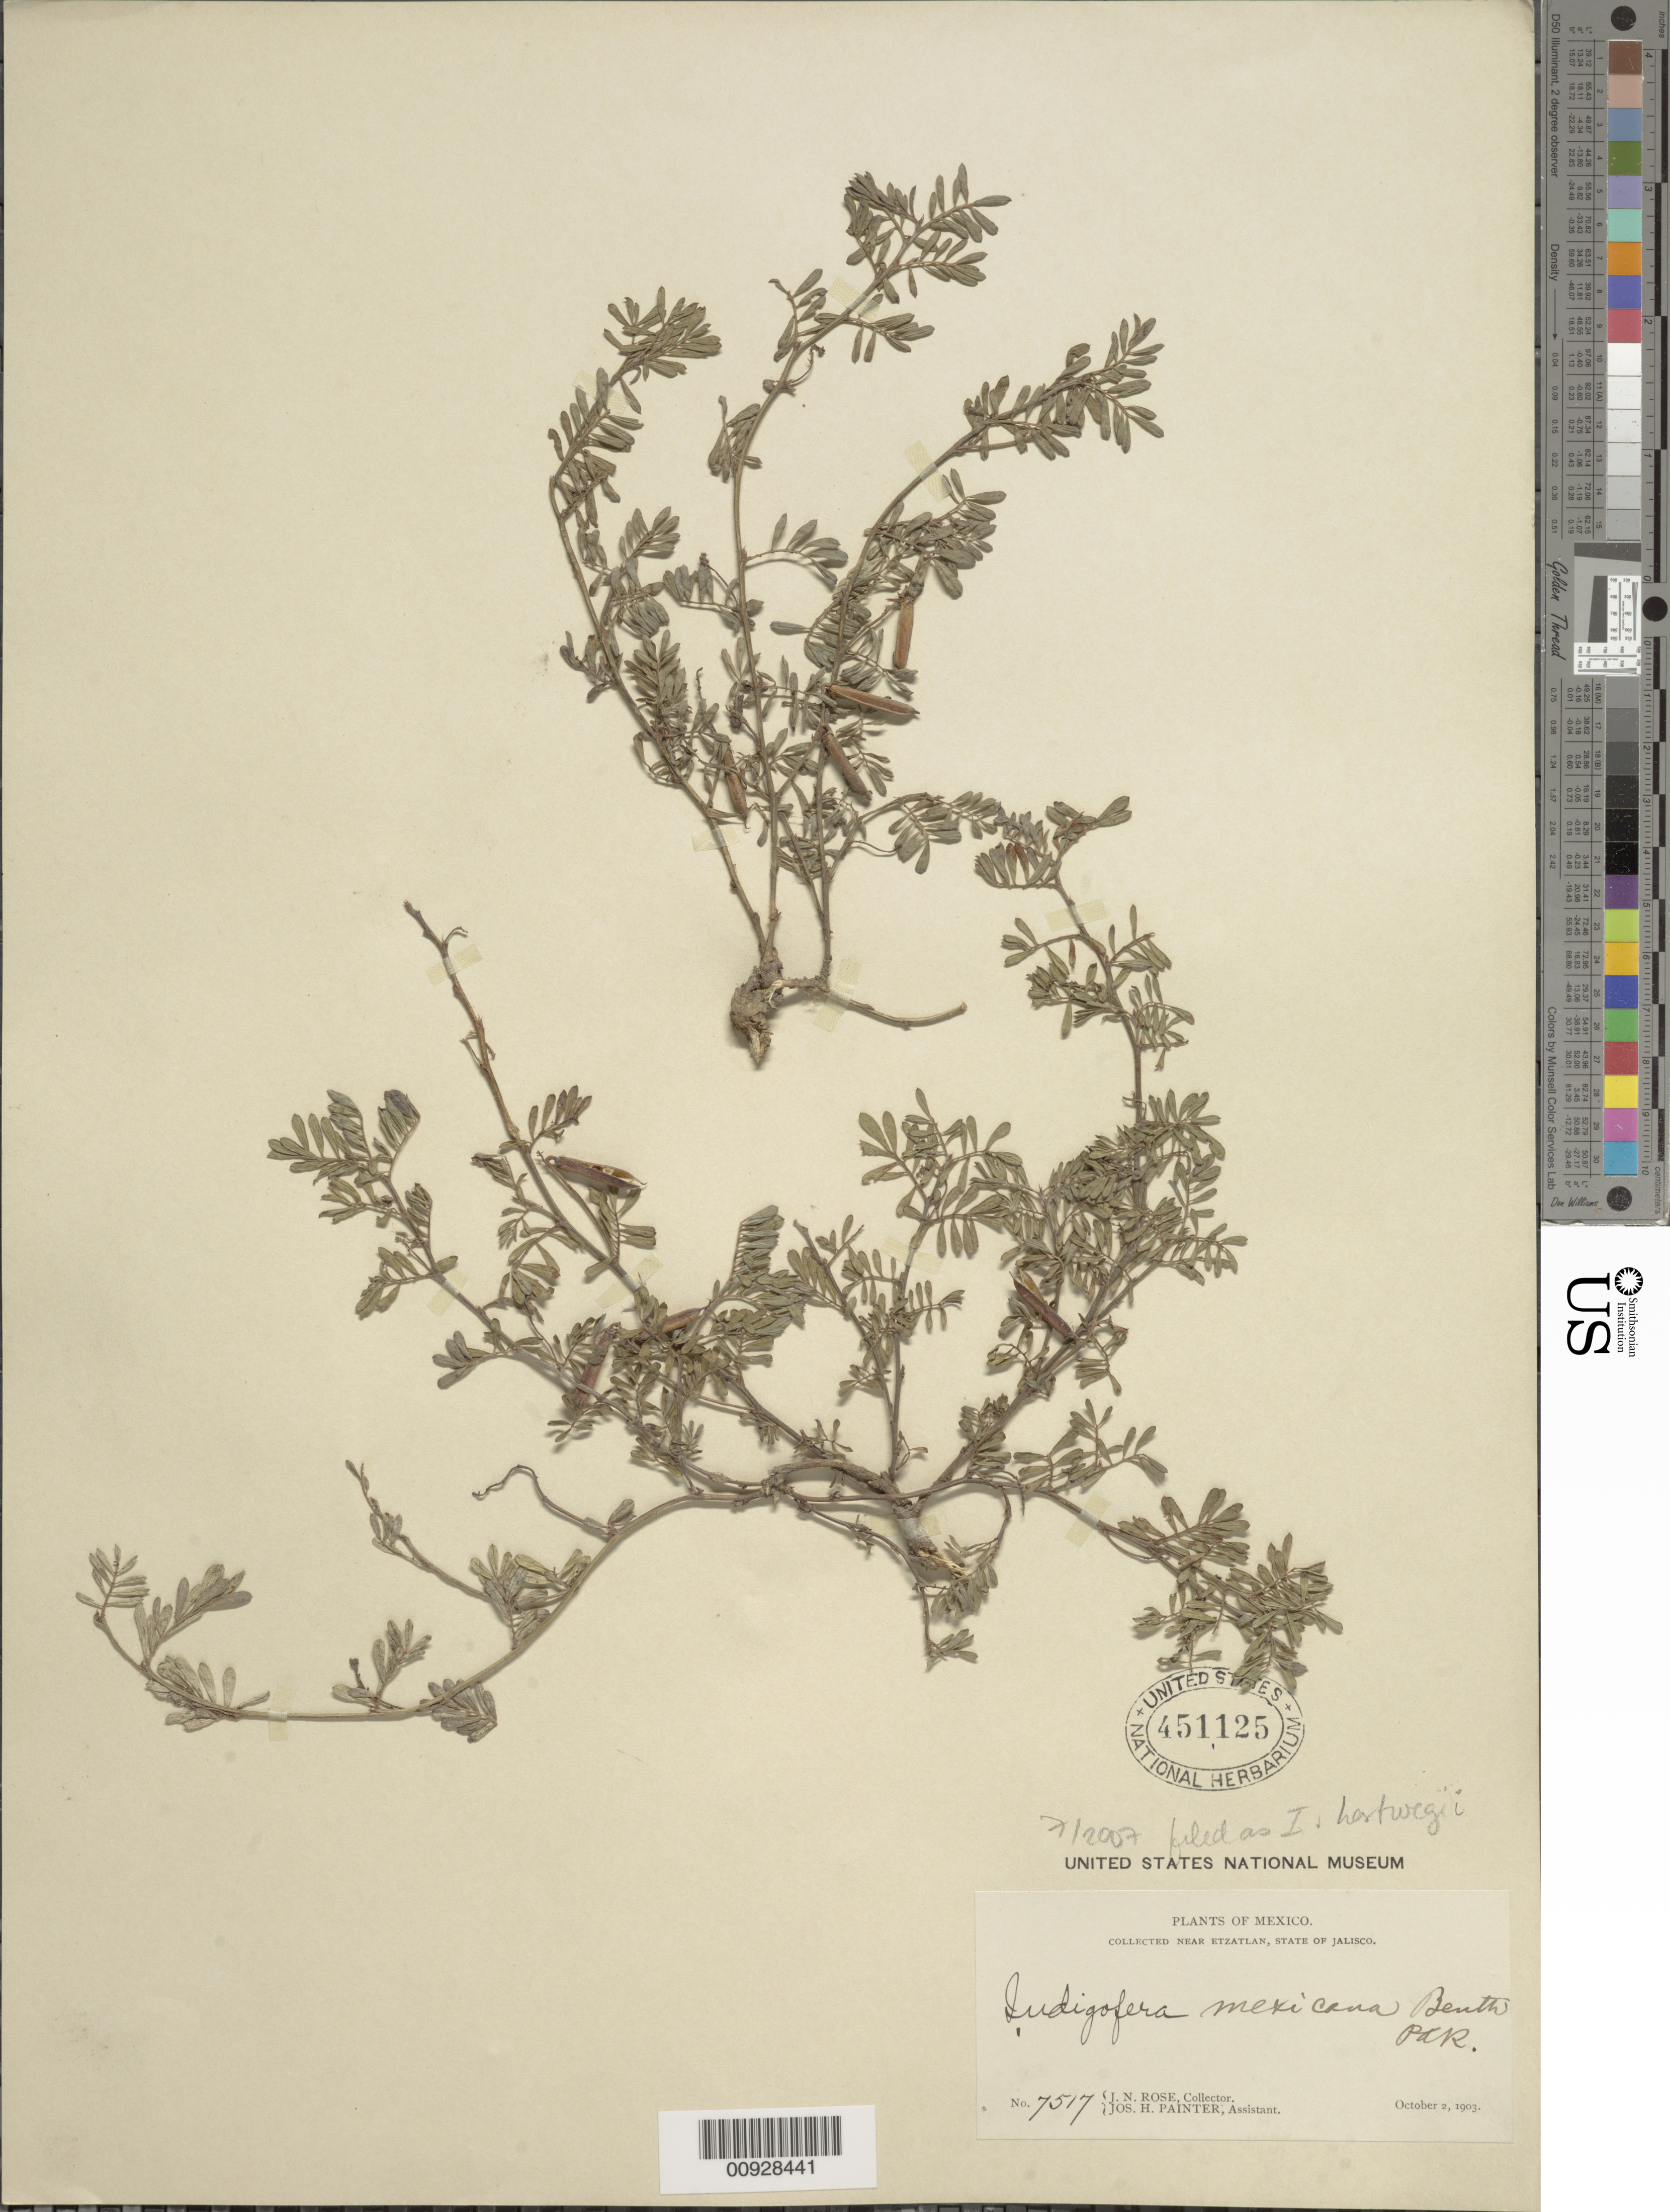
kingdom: Plantae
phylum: Tracheophyta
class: Magnoliopsida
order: Fabales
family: Fabaceae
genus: Indigofera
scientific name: Indigofera hartwegii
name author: Rydb.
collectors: J. N. Rose & J. H. Painter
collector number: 7517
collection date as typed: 02 Oct 1903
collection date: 1903-10-02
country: Mexico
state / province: Jalisco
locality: Near Etzatlan, State of Jalisco.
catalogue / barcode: US 451125